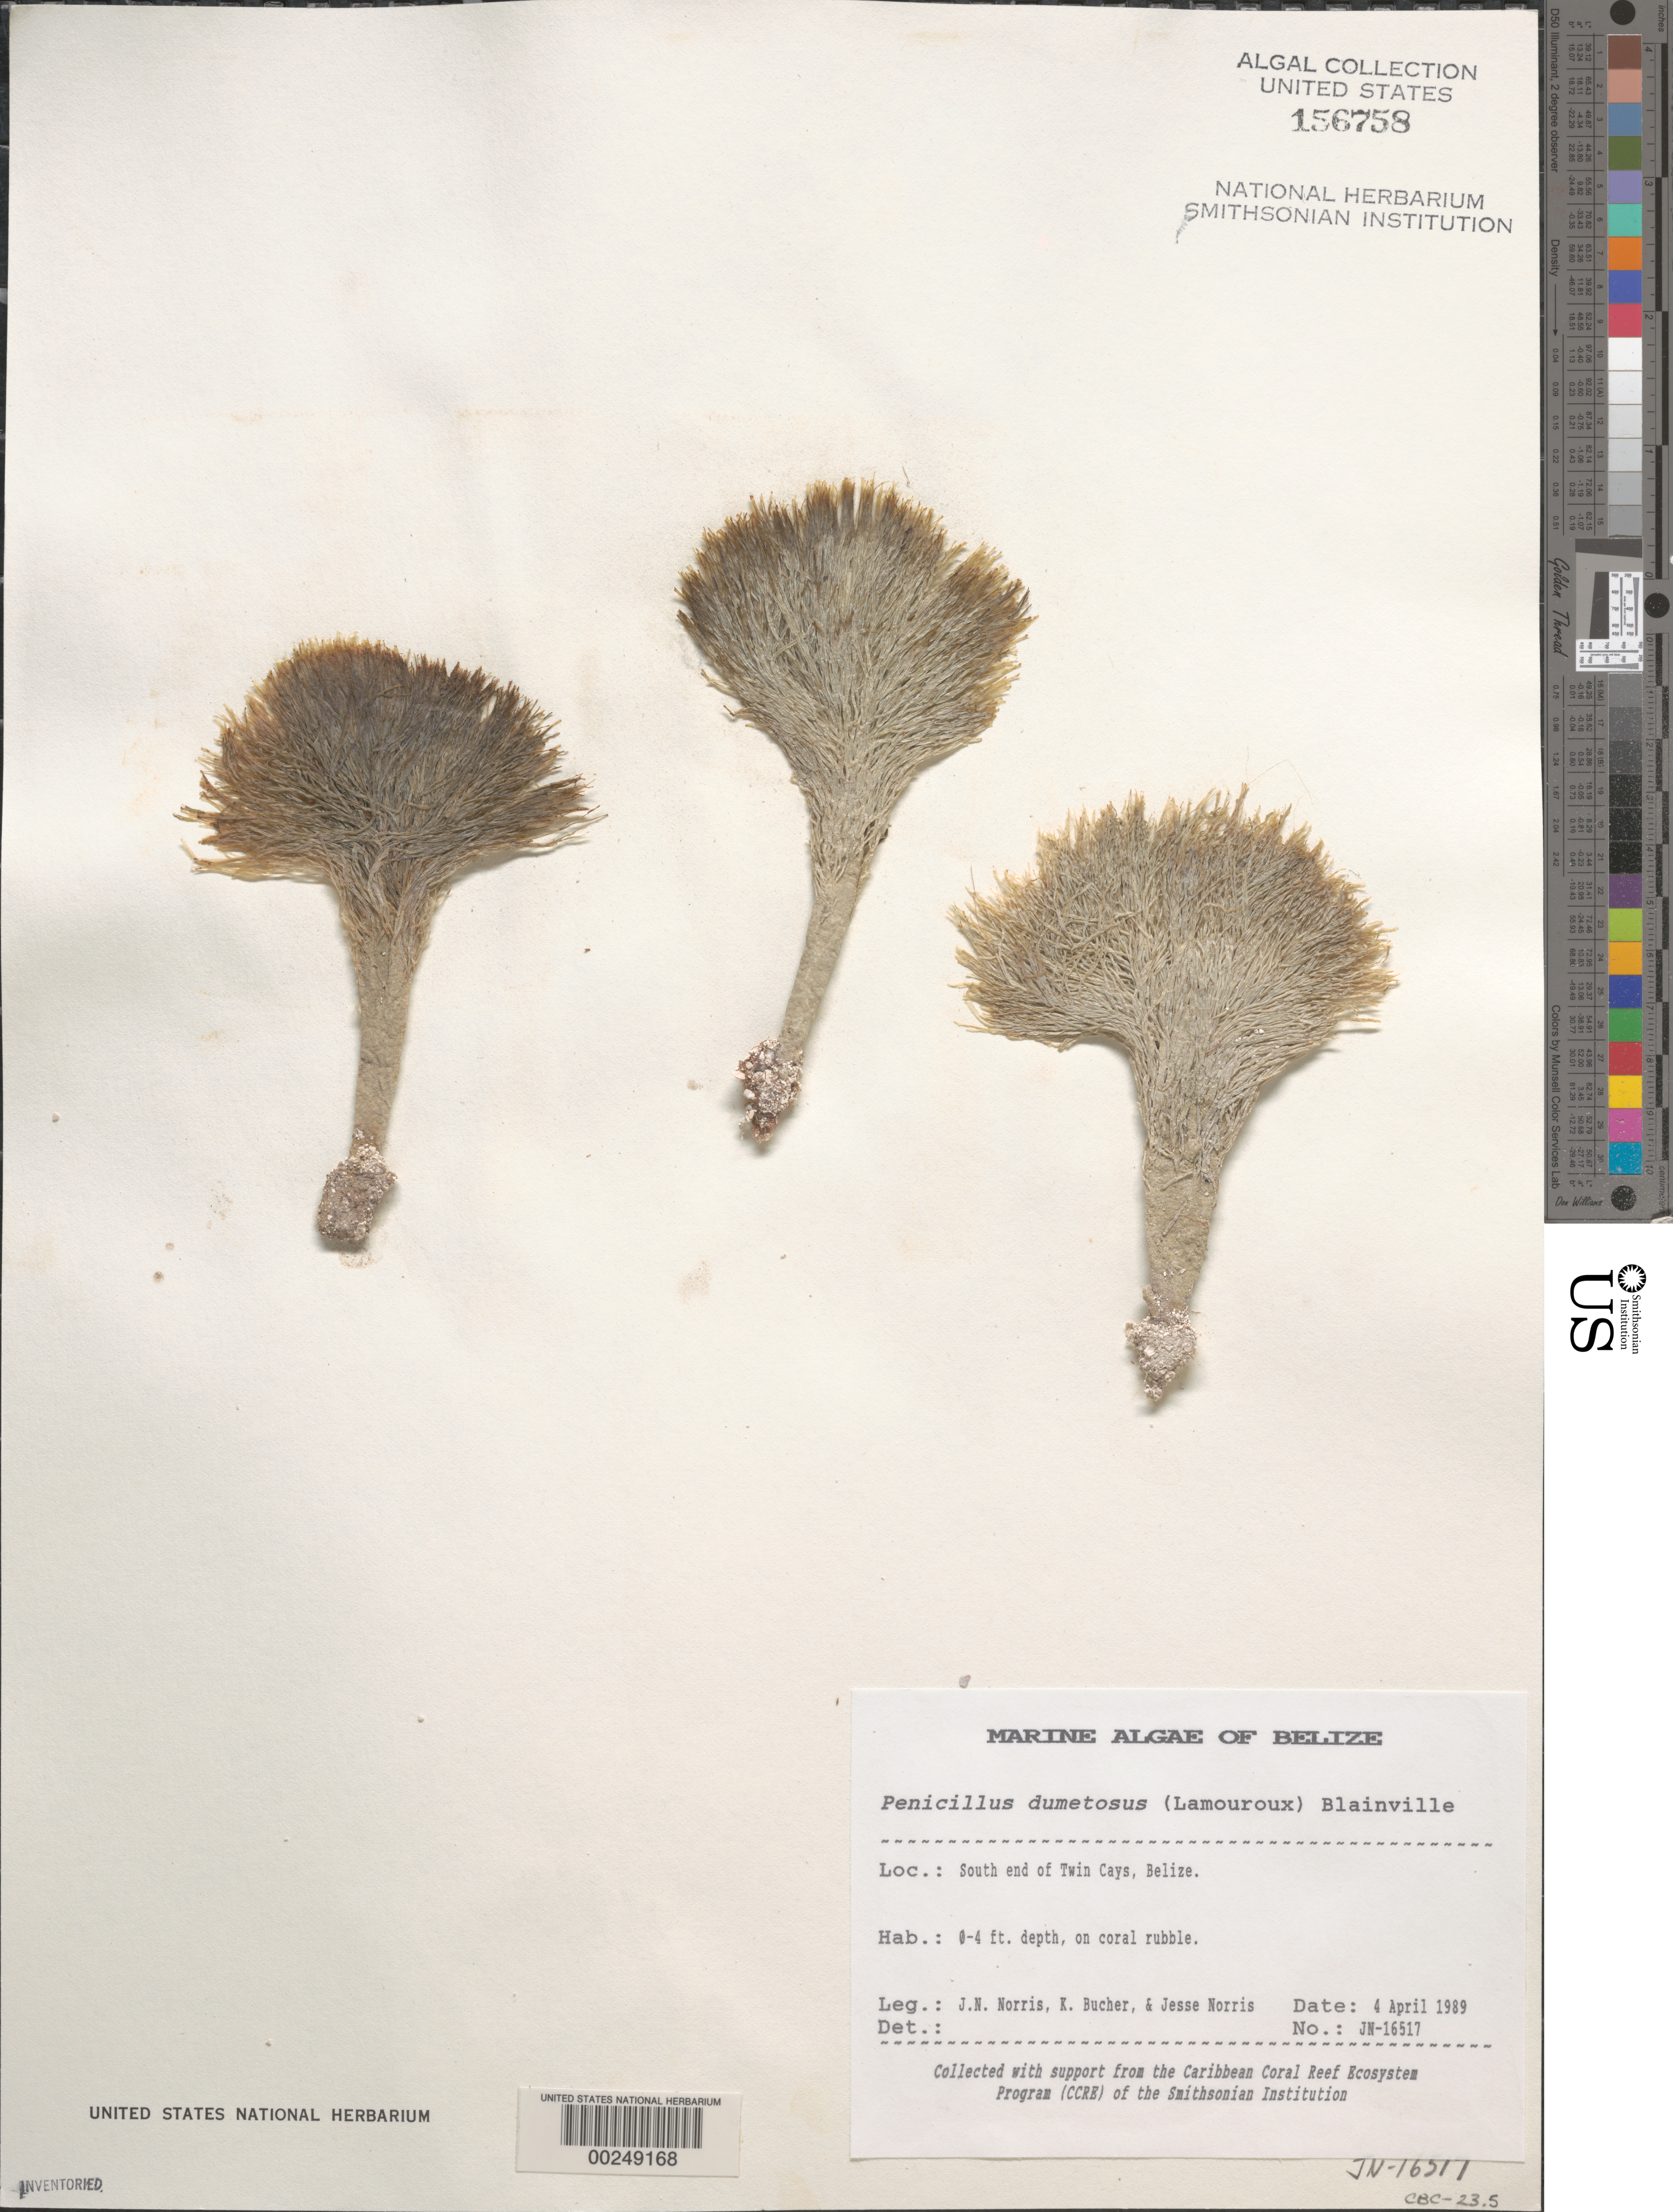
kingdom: Plantae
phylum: Chlorophyta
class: Ulvophyceae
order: Bryopsidales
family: Udoteaceae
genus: Penicillus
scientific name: Penicillus dumetosus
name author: (J.V.Lamouroux) Blainville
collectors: J. N. Norris, K. E. Bucher & J. A. Norris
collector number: JN-16517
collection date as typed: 04 Apr 1989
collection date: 1989-04-04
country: Belize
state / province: Stann Creek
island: Twin Cays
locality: South end of Twin Cays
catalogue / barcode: US 156758